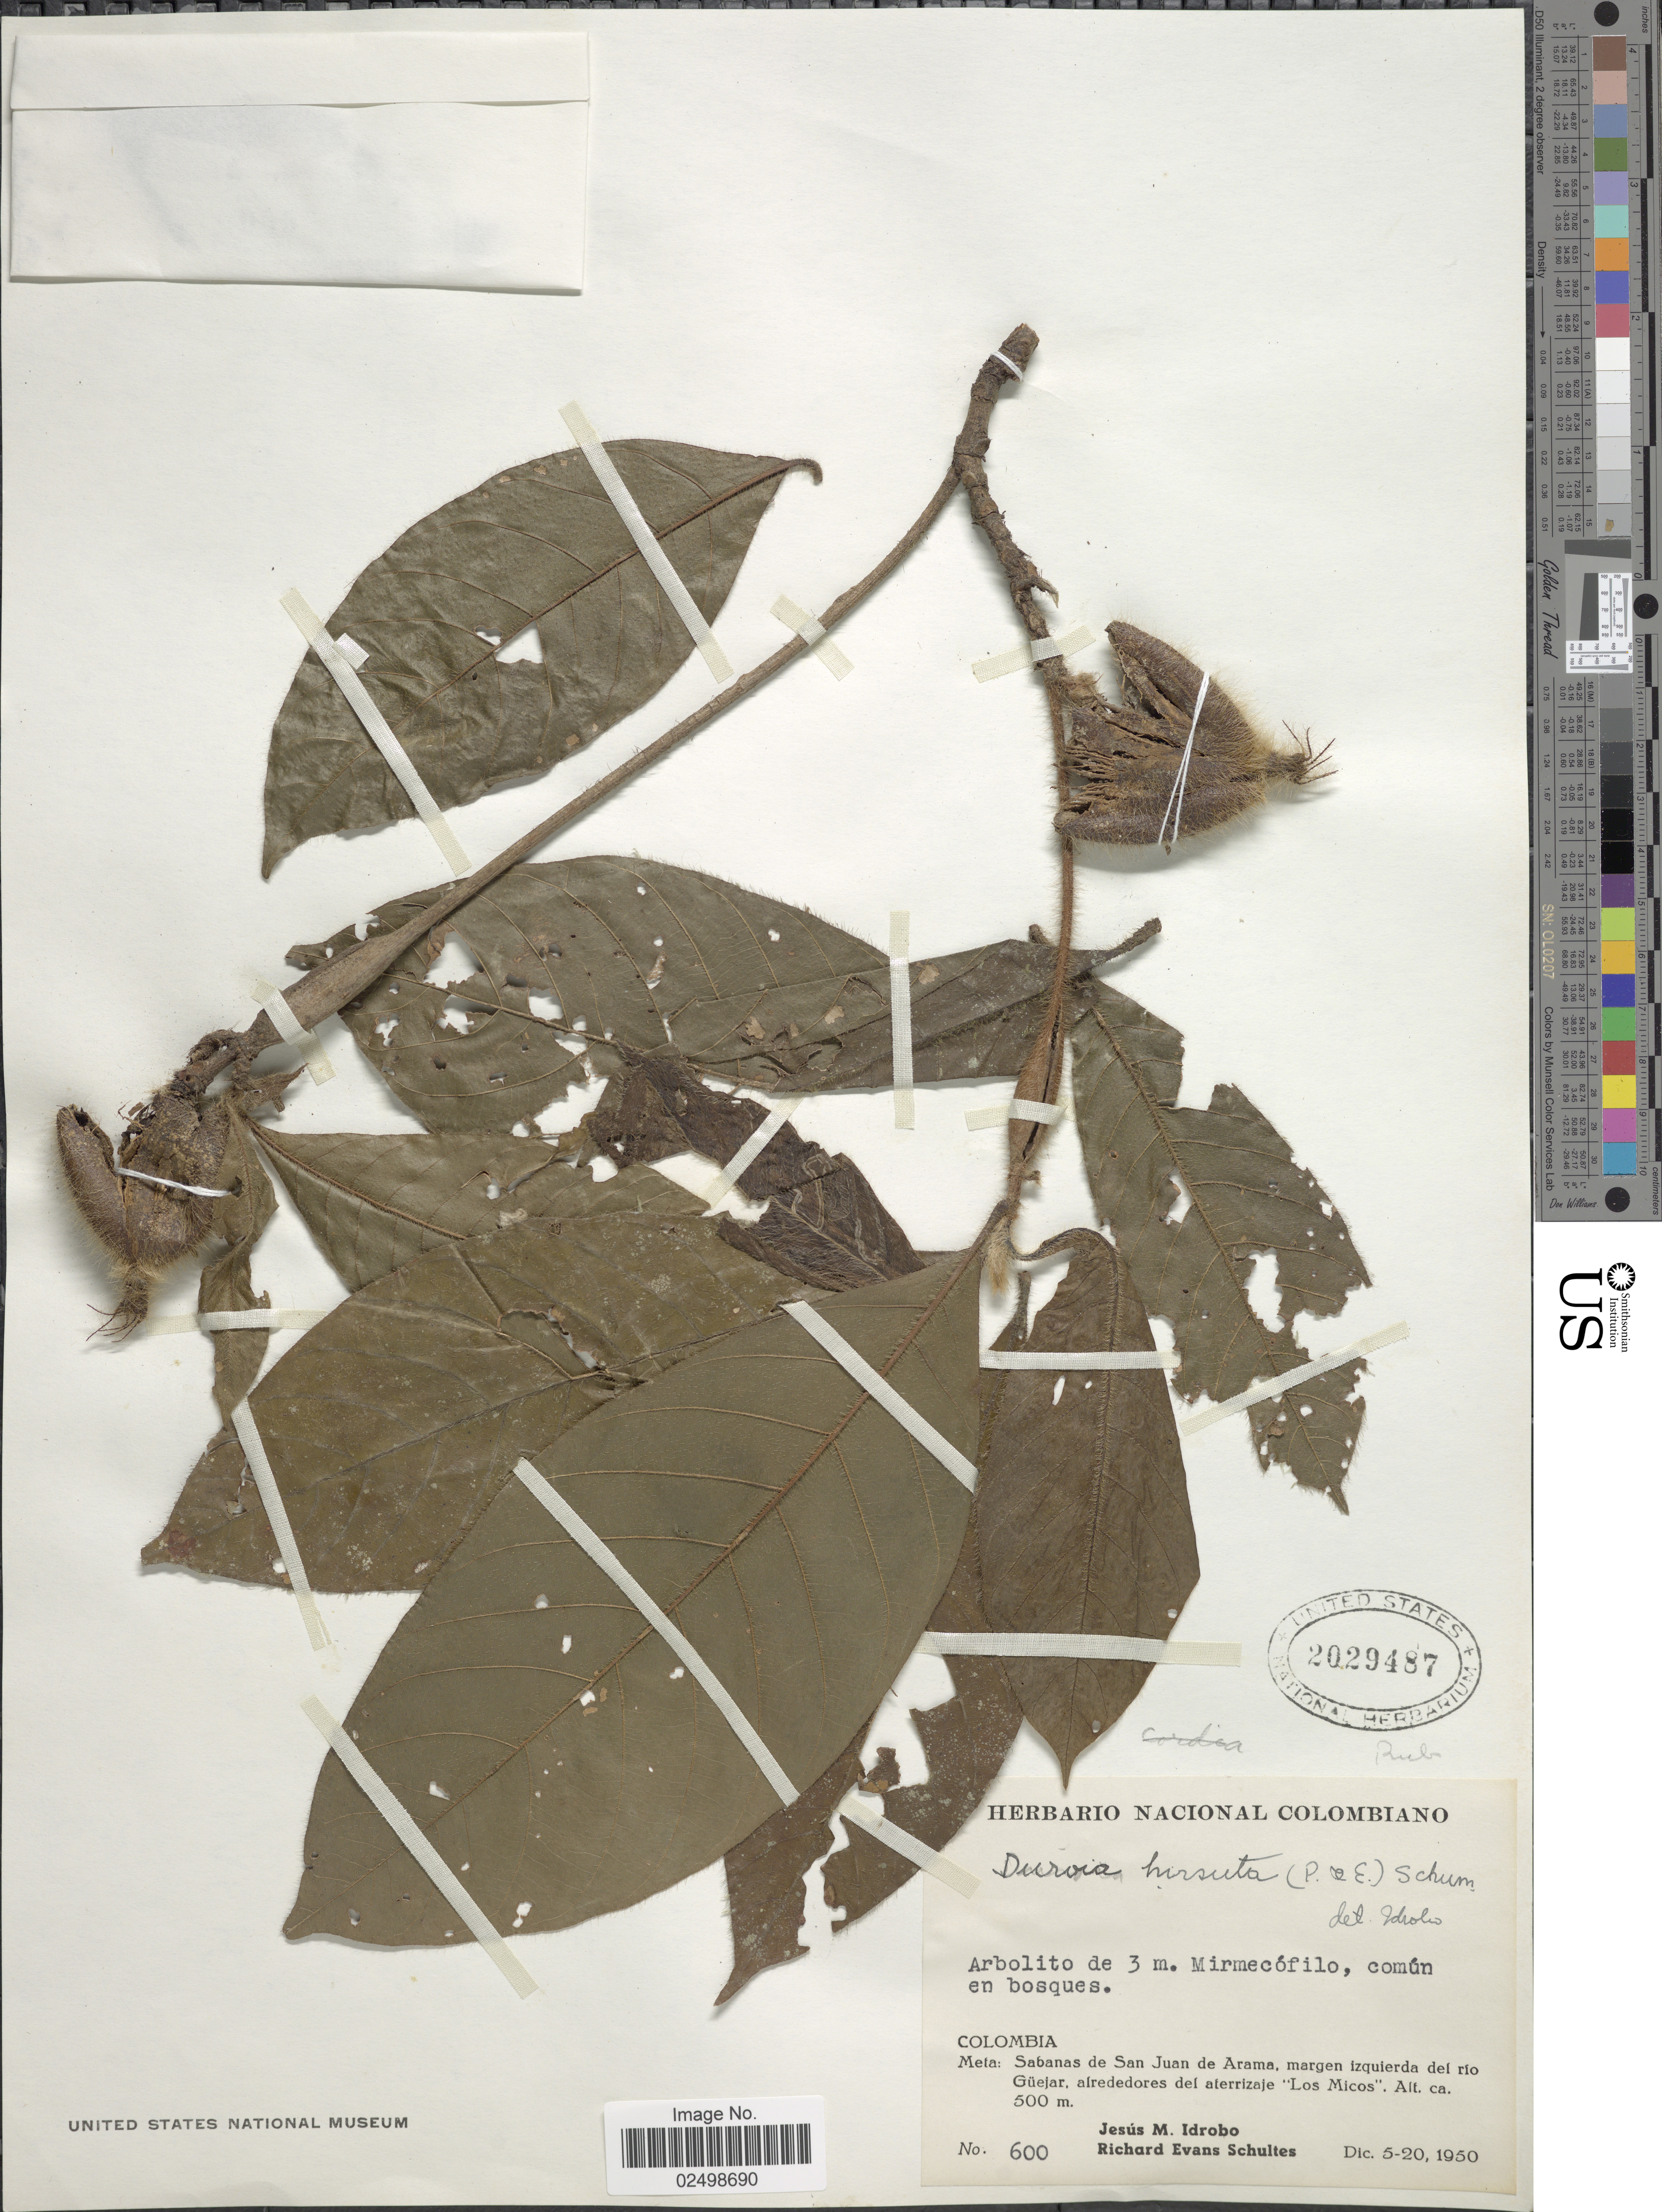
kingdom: Plantae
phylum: Tracheophyta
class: Magnoliopsida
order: Gentianales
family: Rubiaceae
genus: Duroia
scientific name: Duroia hirsuta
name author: (Poepp.) K. Schum.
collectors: J. M. Idrobo & R. E. Schultes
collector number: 600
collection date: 1950-12-05/1950-12-20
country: Colombia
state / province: Meta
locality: Sabanas de San Juan de Arama, margen izquierda del rio Guejar, alrededores del aterrizaje "Los Micos".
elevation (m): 500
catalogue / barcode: US 2029487